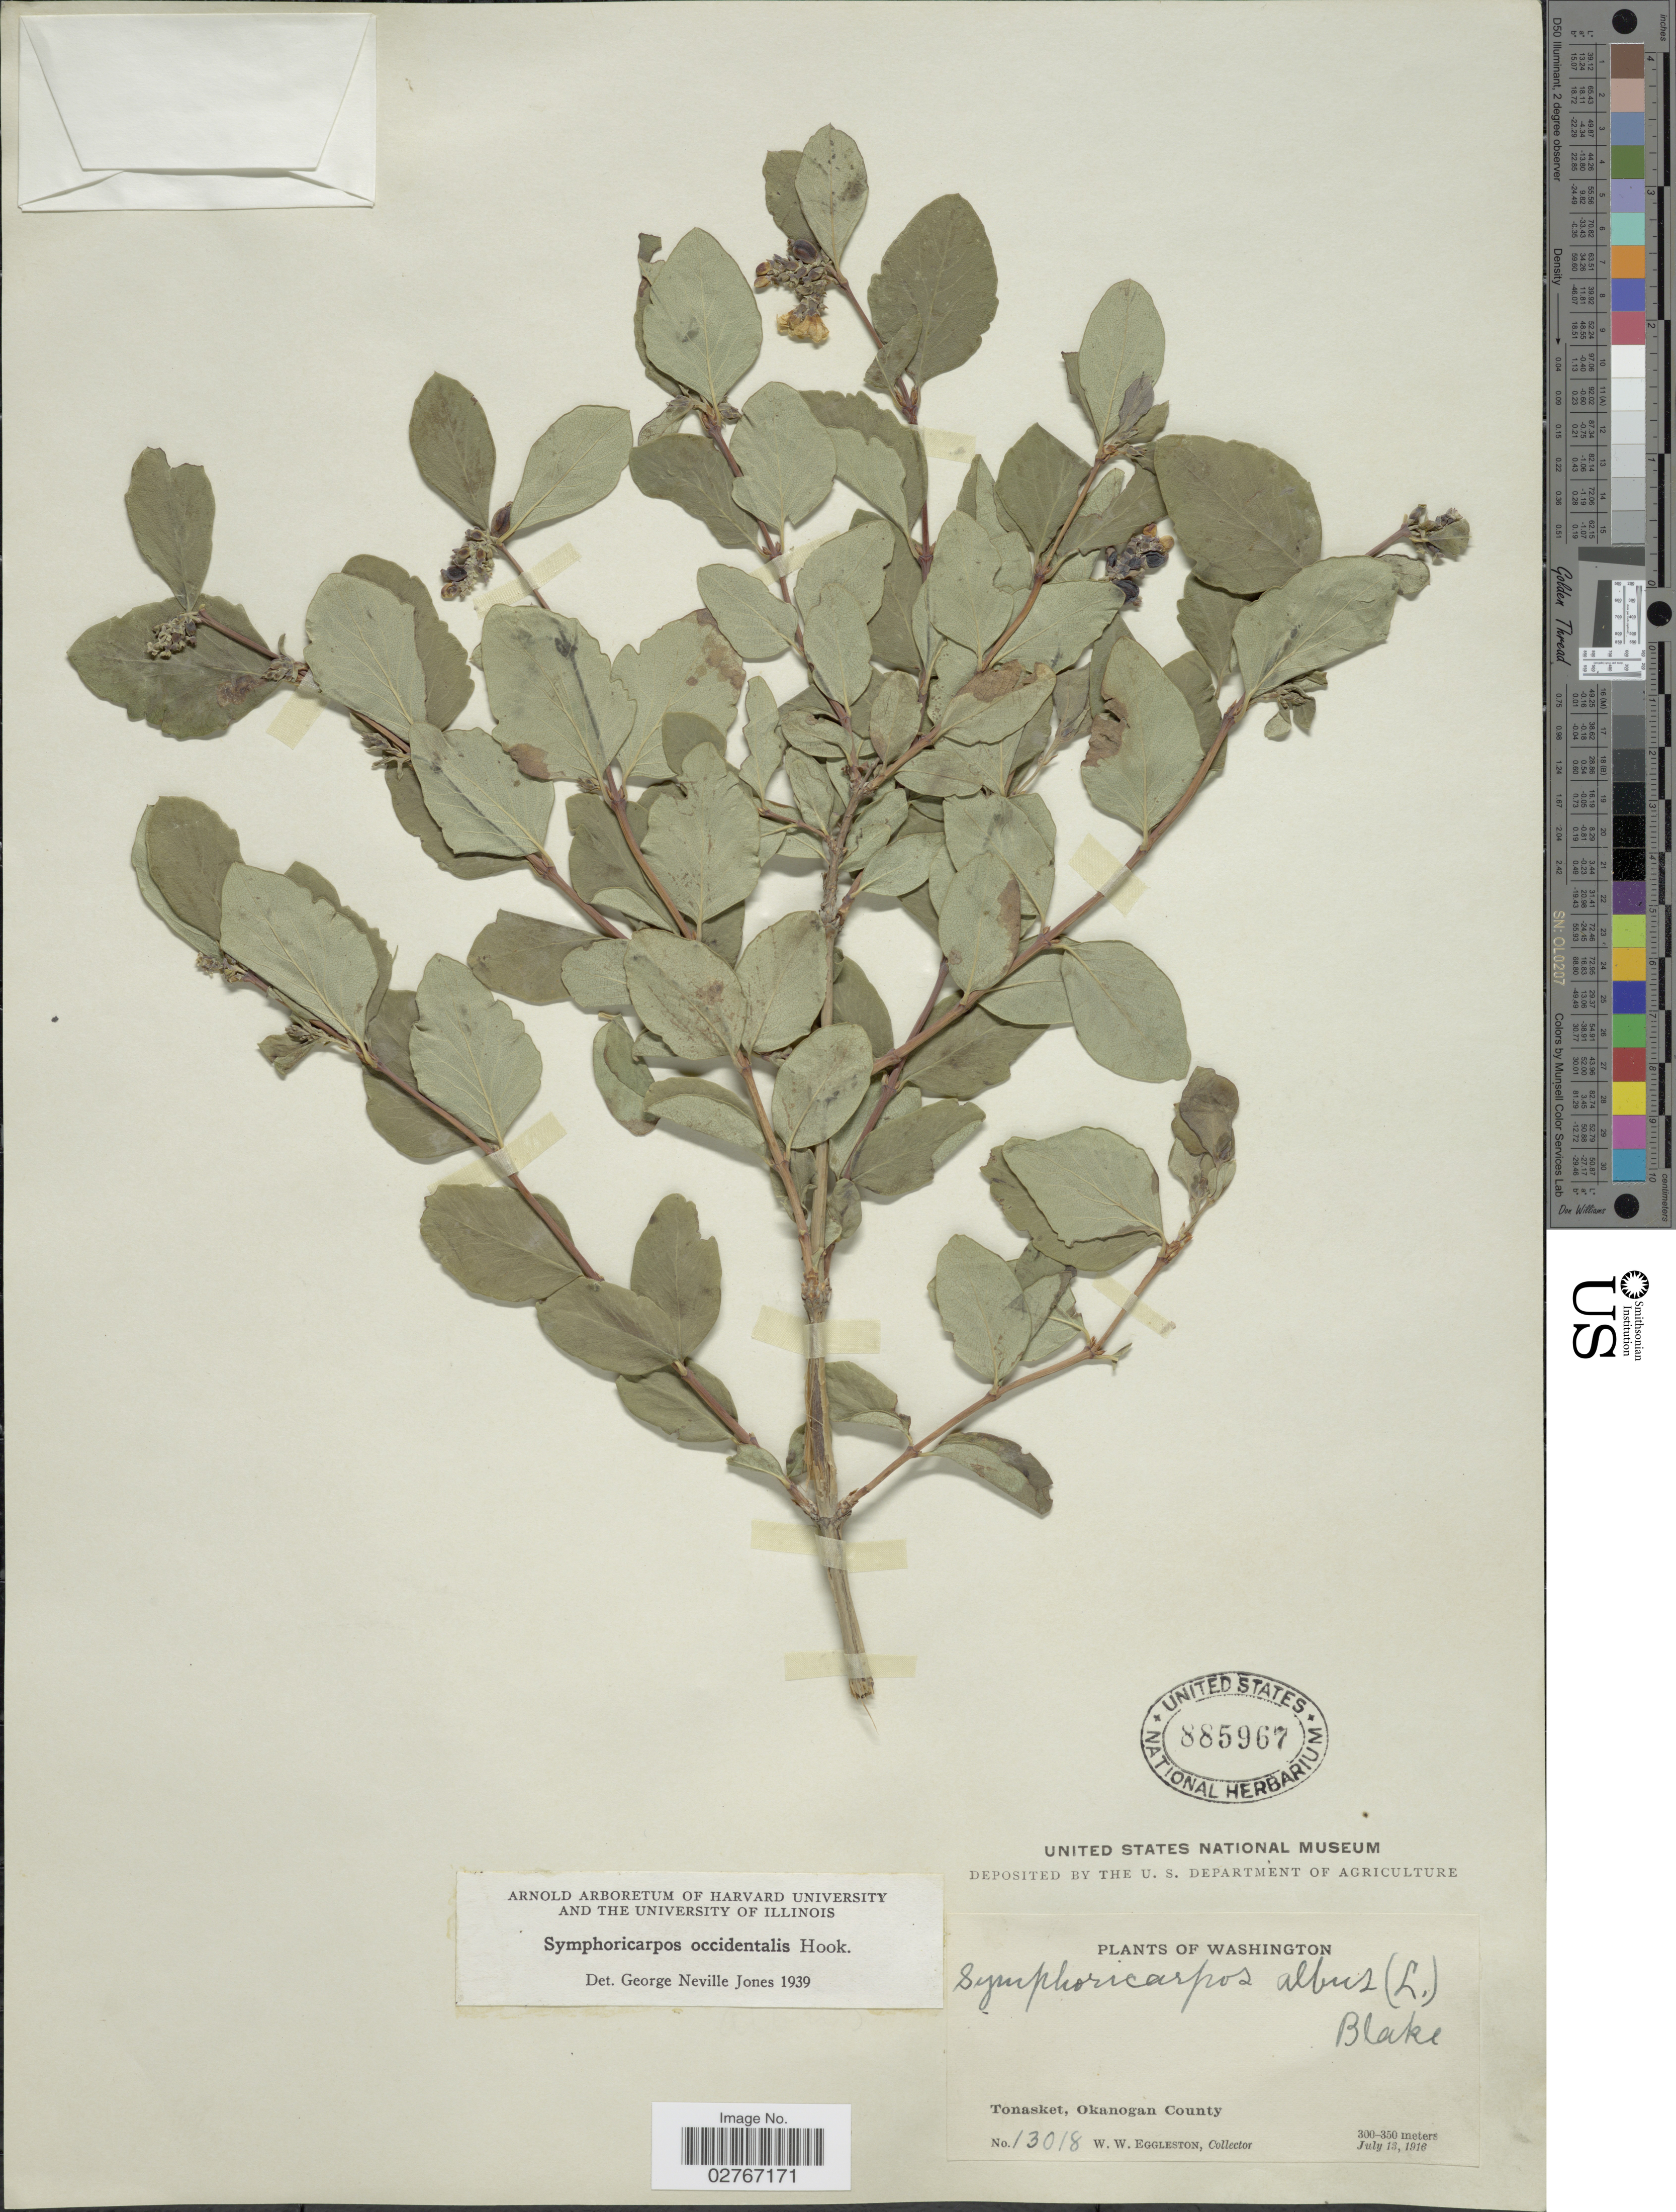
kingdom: Plantae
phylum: Tracheophyta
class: Magnoliopsida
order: Dipsacales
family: Caprifoliaceae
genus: Symphoricarpos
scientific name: Symphoricarpos occidentalis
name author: (R. Br.) Hook.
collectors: W. W. Eggleston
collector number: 13018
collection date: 1916-07-13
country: United States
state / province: Washington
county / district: Okanogan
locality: Tonasket, Okanogan County.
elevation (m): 300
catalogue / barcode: US 885967